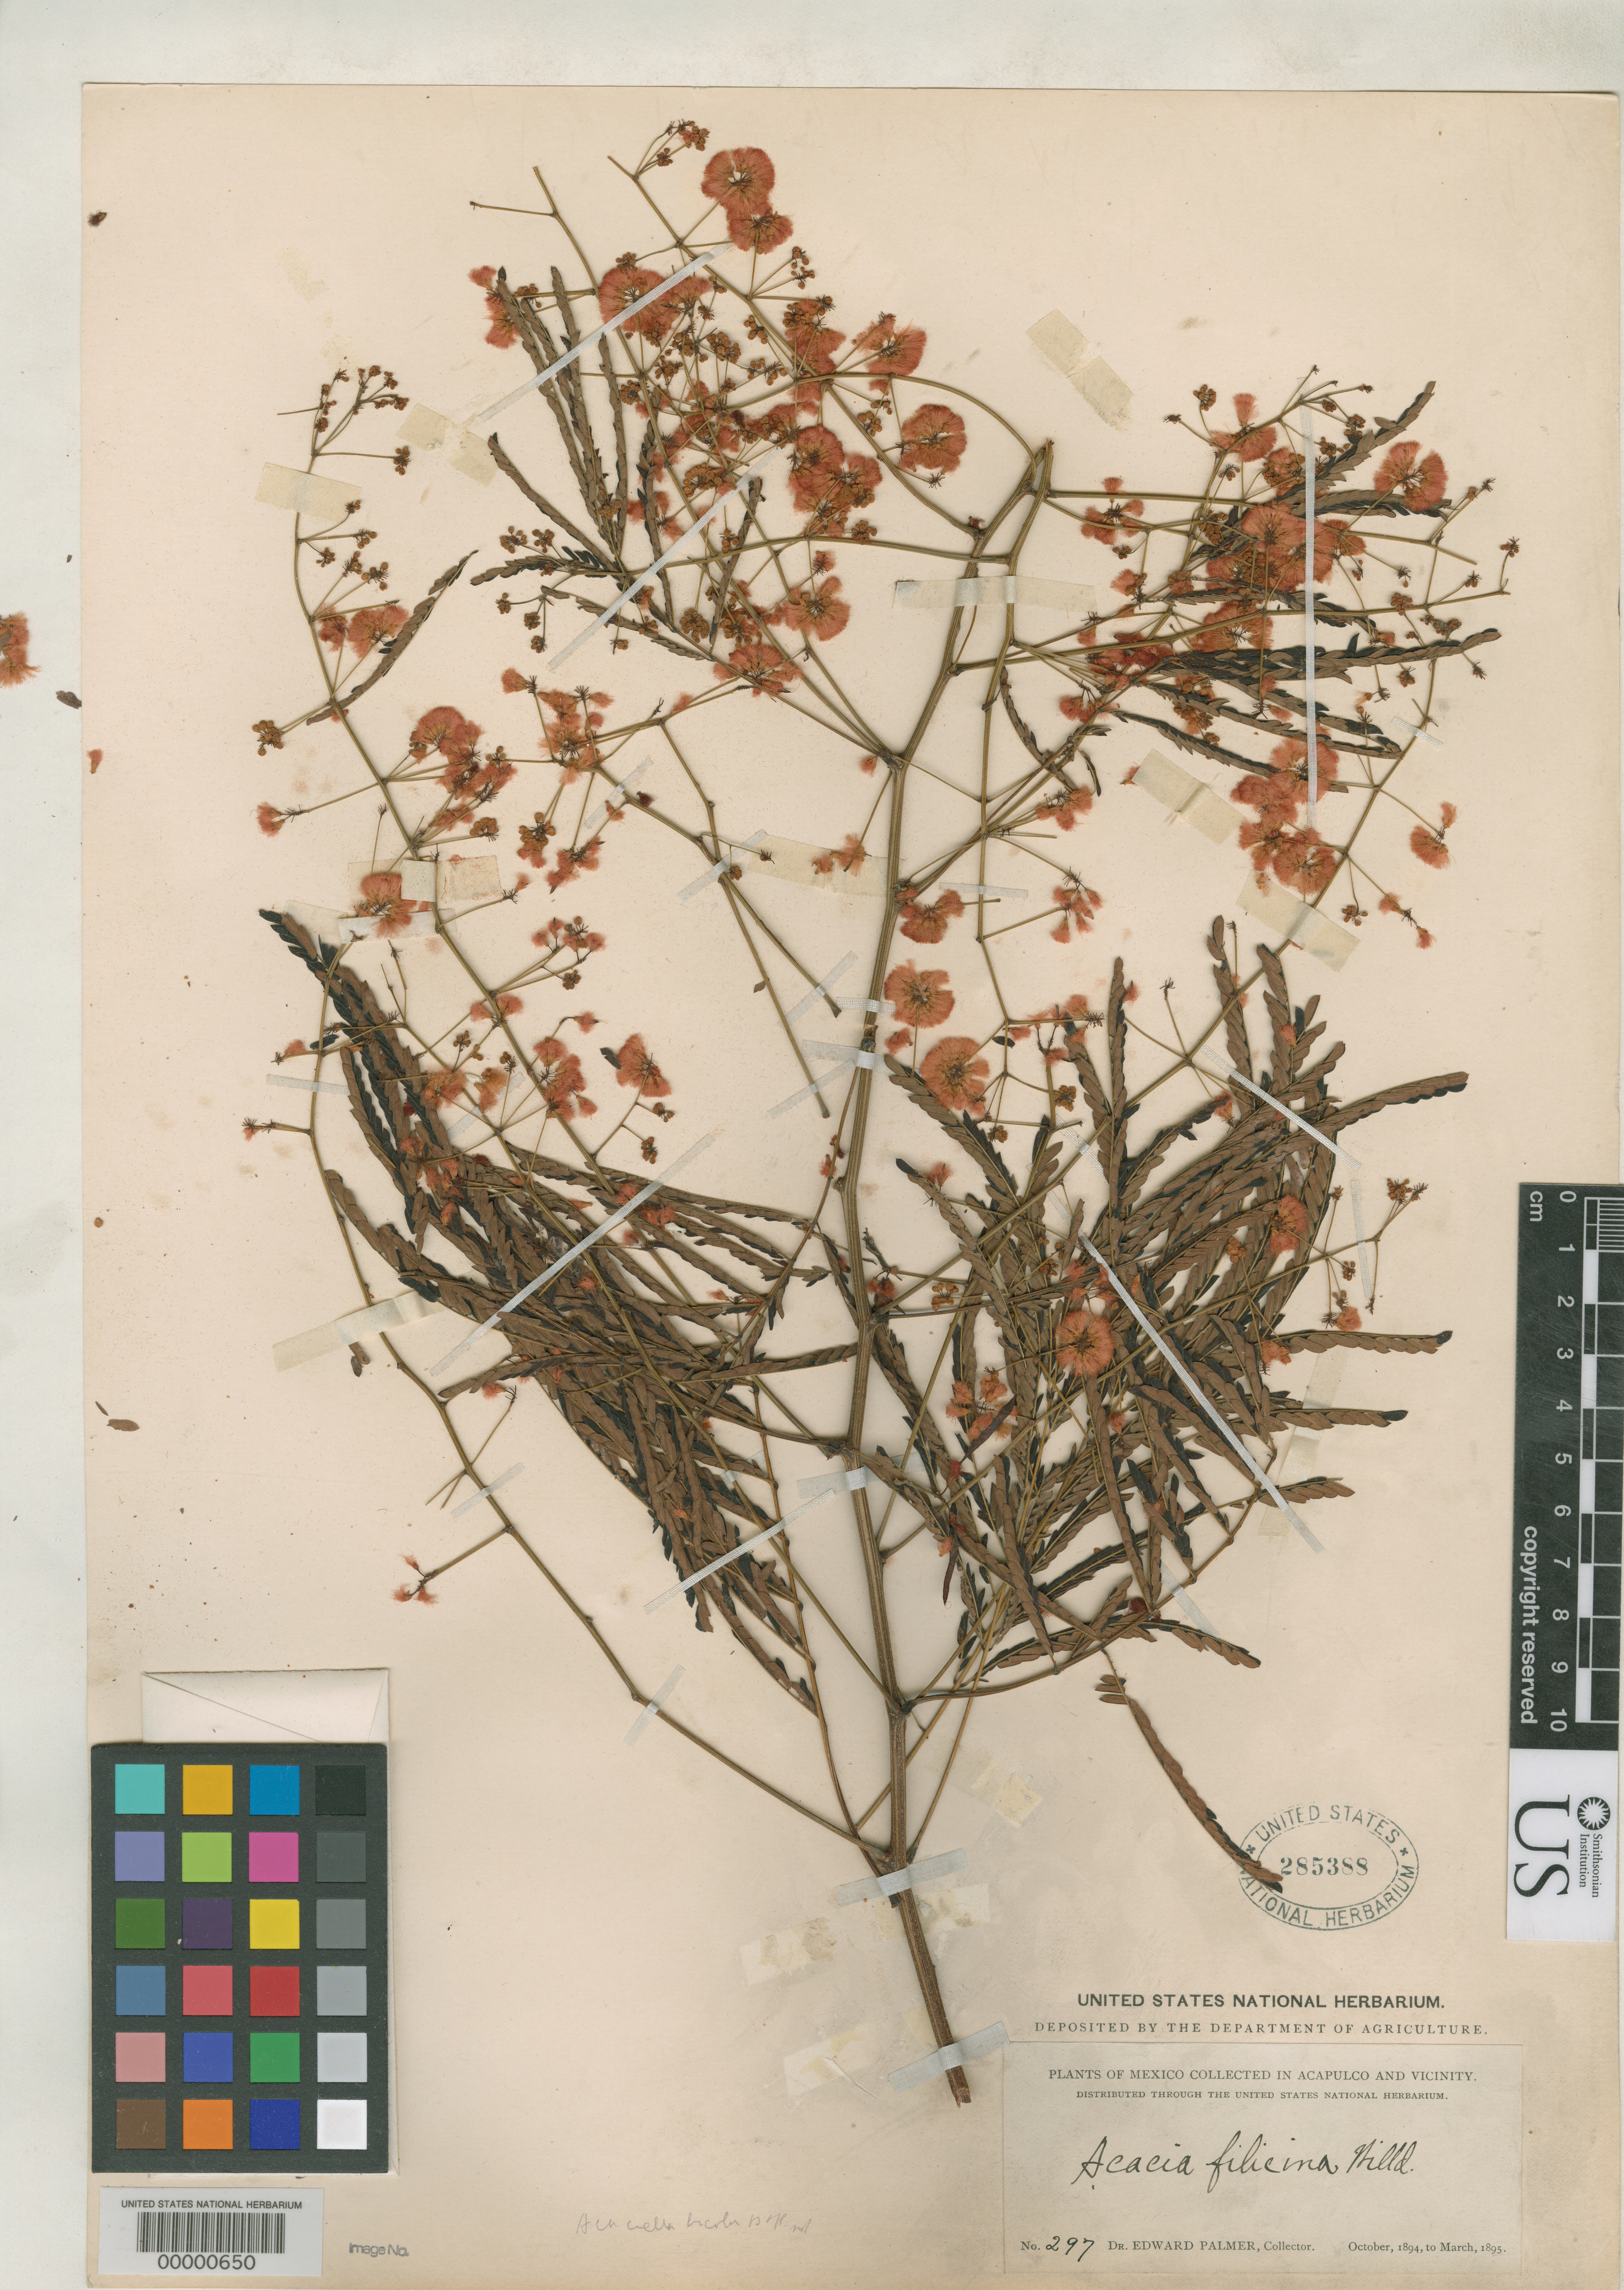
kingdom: Plantae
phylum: Tracheophyta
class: Magnoliopsida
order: Fabales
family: Fabaceae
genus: Acaciella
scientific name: Acaciella bicolor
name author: Britton & Rose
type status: Type Collection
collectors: E. Palmer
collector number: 297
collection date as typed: Oct 1894 to -- Mar 1895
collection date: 1894-10/1895-03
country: Mexico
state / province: Guerrero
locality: Acapulco.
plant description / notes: Protologue & specimens indicate both flowering & fruiting collections (=syntypes?).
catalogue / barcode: US 285388